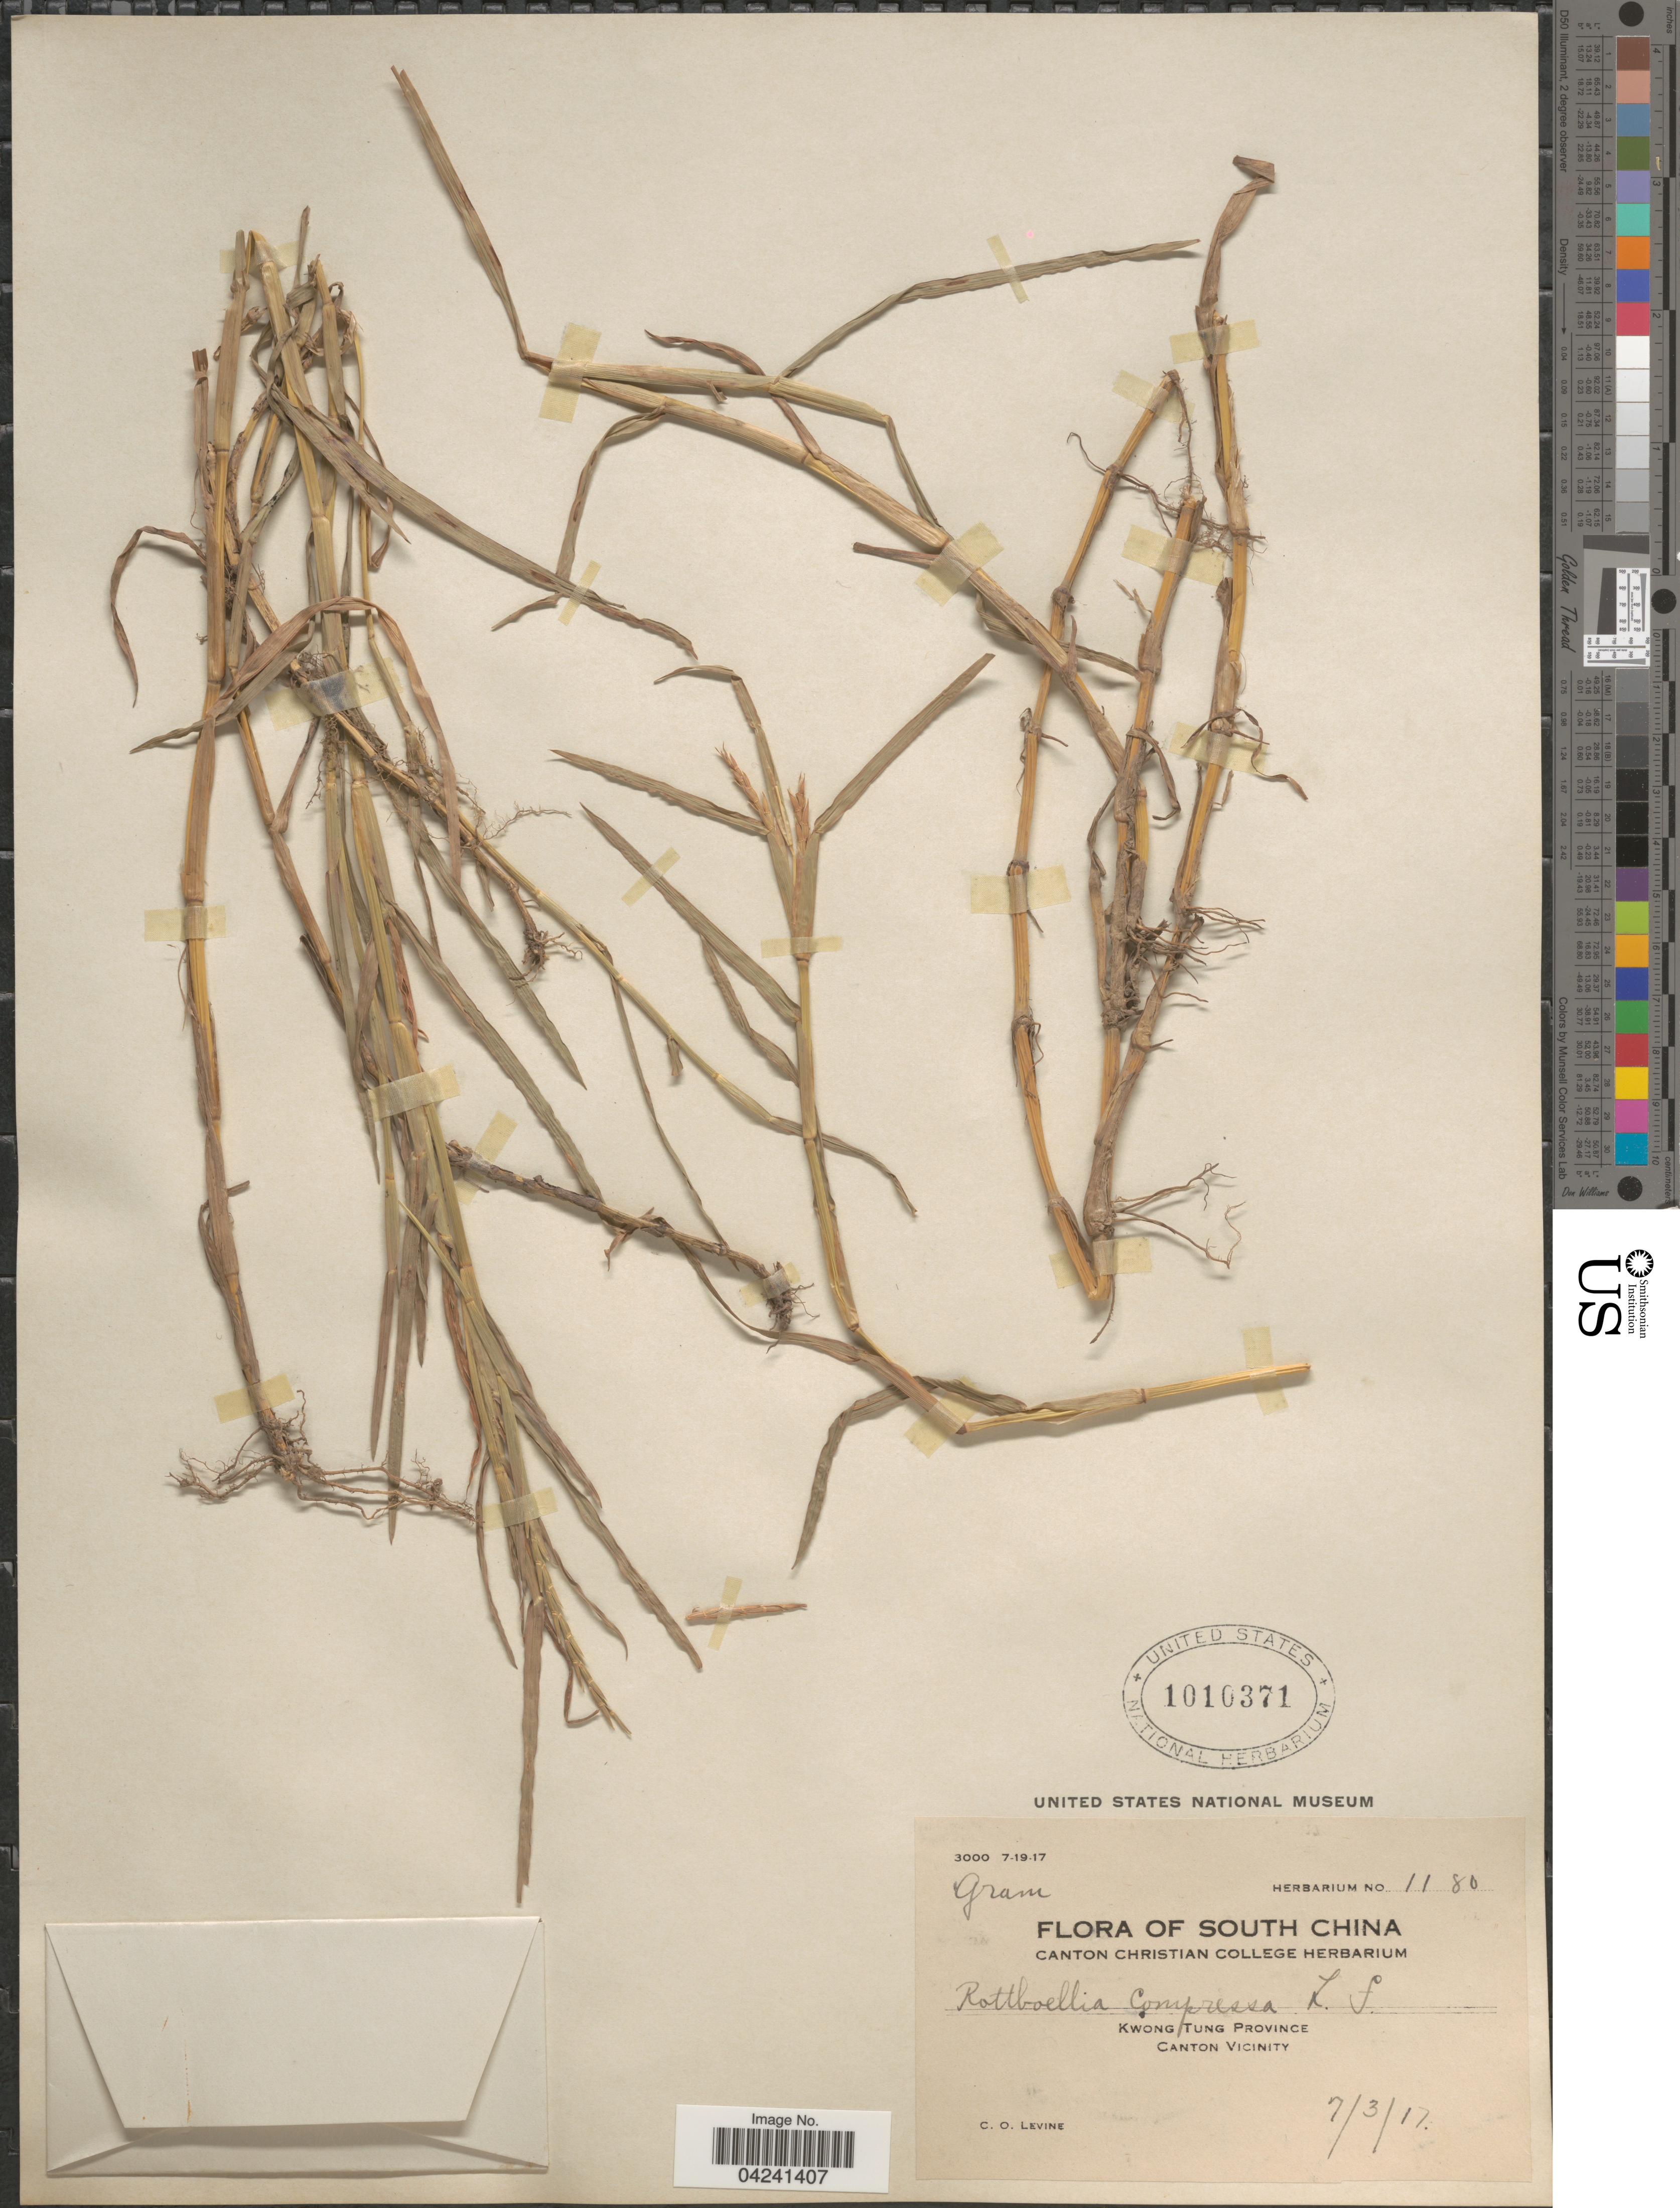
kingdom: Plantae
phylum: Tracheophyta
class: Liliopsida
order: Poales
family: Poaceae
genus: Hemarthria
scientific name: Hemarthria compressa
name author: (L.) R. Br.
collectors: C. O. Levine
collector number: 1180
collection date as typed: Transcribed d/m/y: 7/3/17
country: China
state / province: Guangdong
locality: South China. Kwong Tung Province. Canton Vicinity.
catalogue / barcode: US 1010371